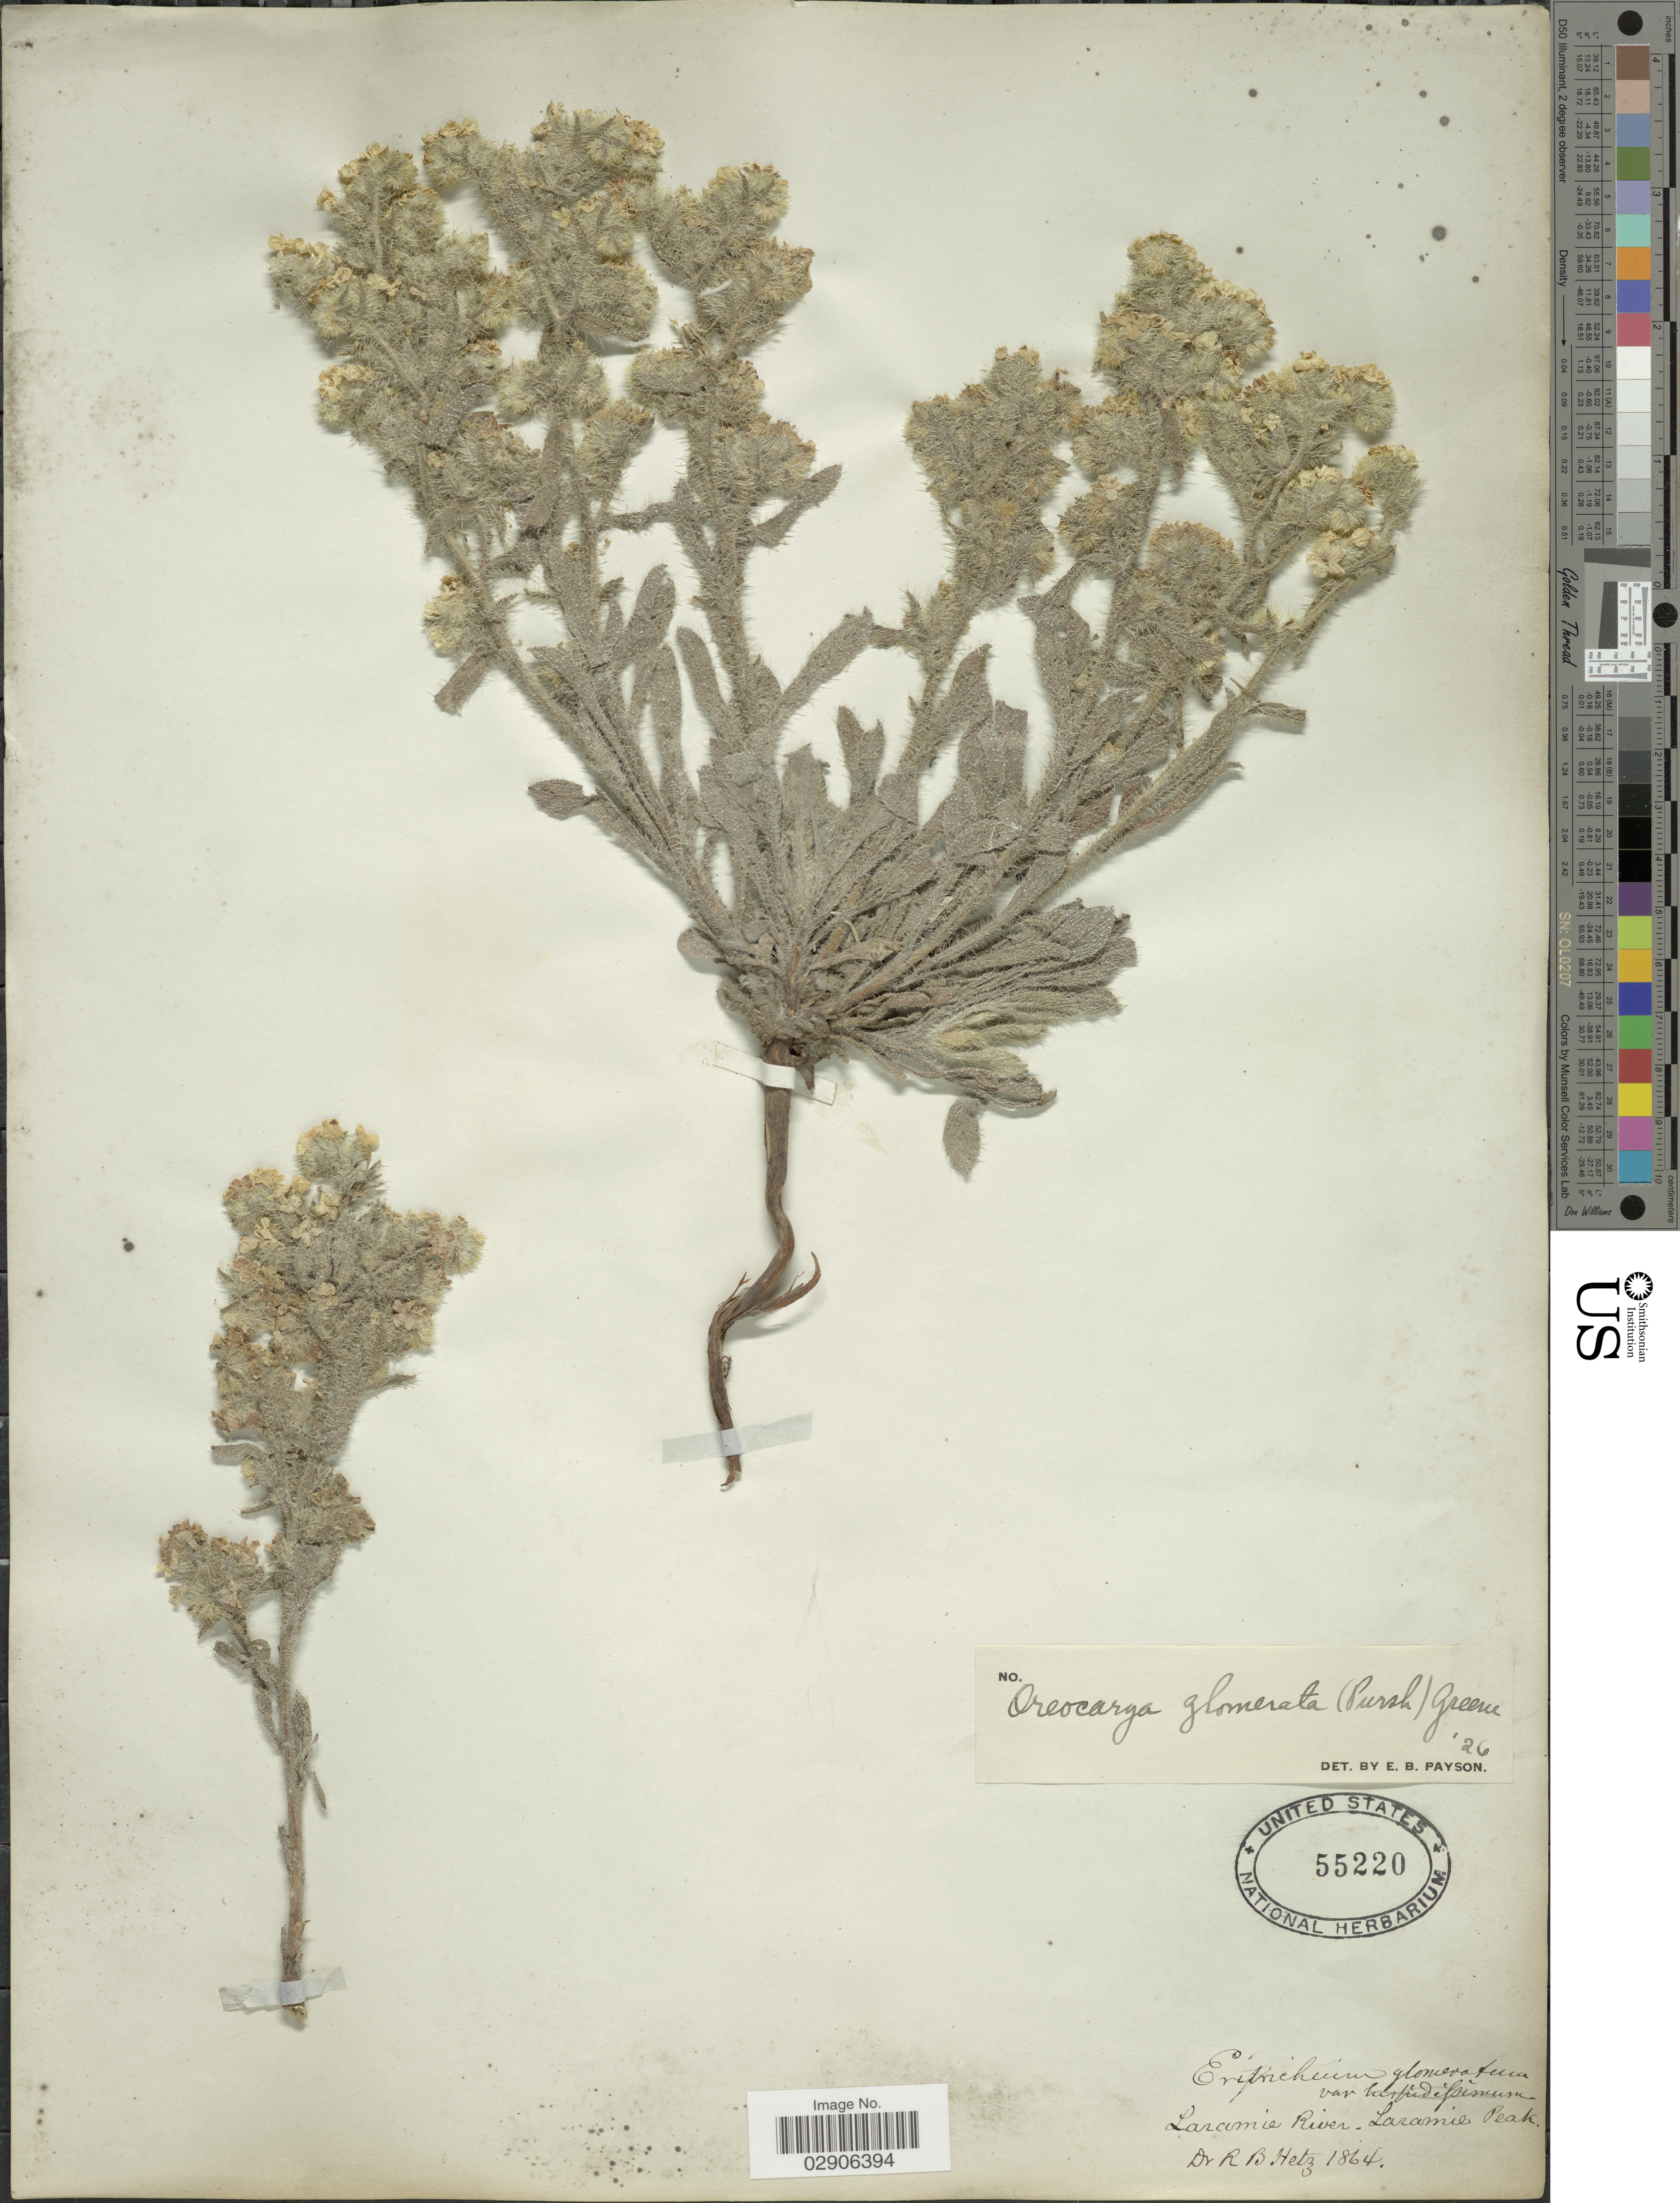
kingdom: Plantae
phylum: Tracheophyta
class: Magnoliopsida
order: Boraginales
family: Boraginaceae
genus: Cryptantha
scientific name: Cryptantha glomerata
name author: (G. Don) Lehm.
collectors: R. Hetz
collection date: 1864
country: United States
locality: Laramie River - Laramie Peak.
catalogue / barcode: US 55220